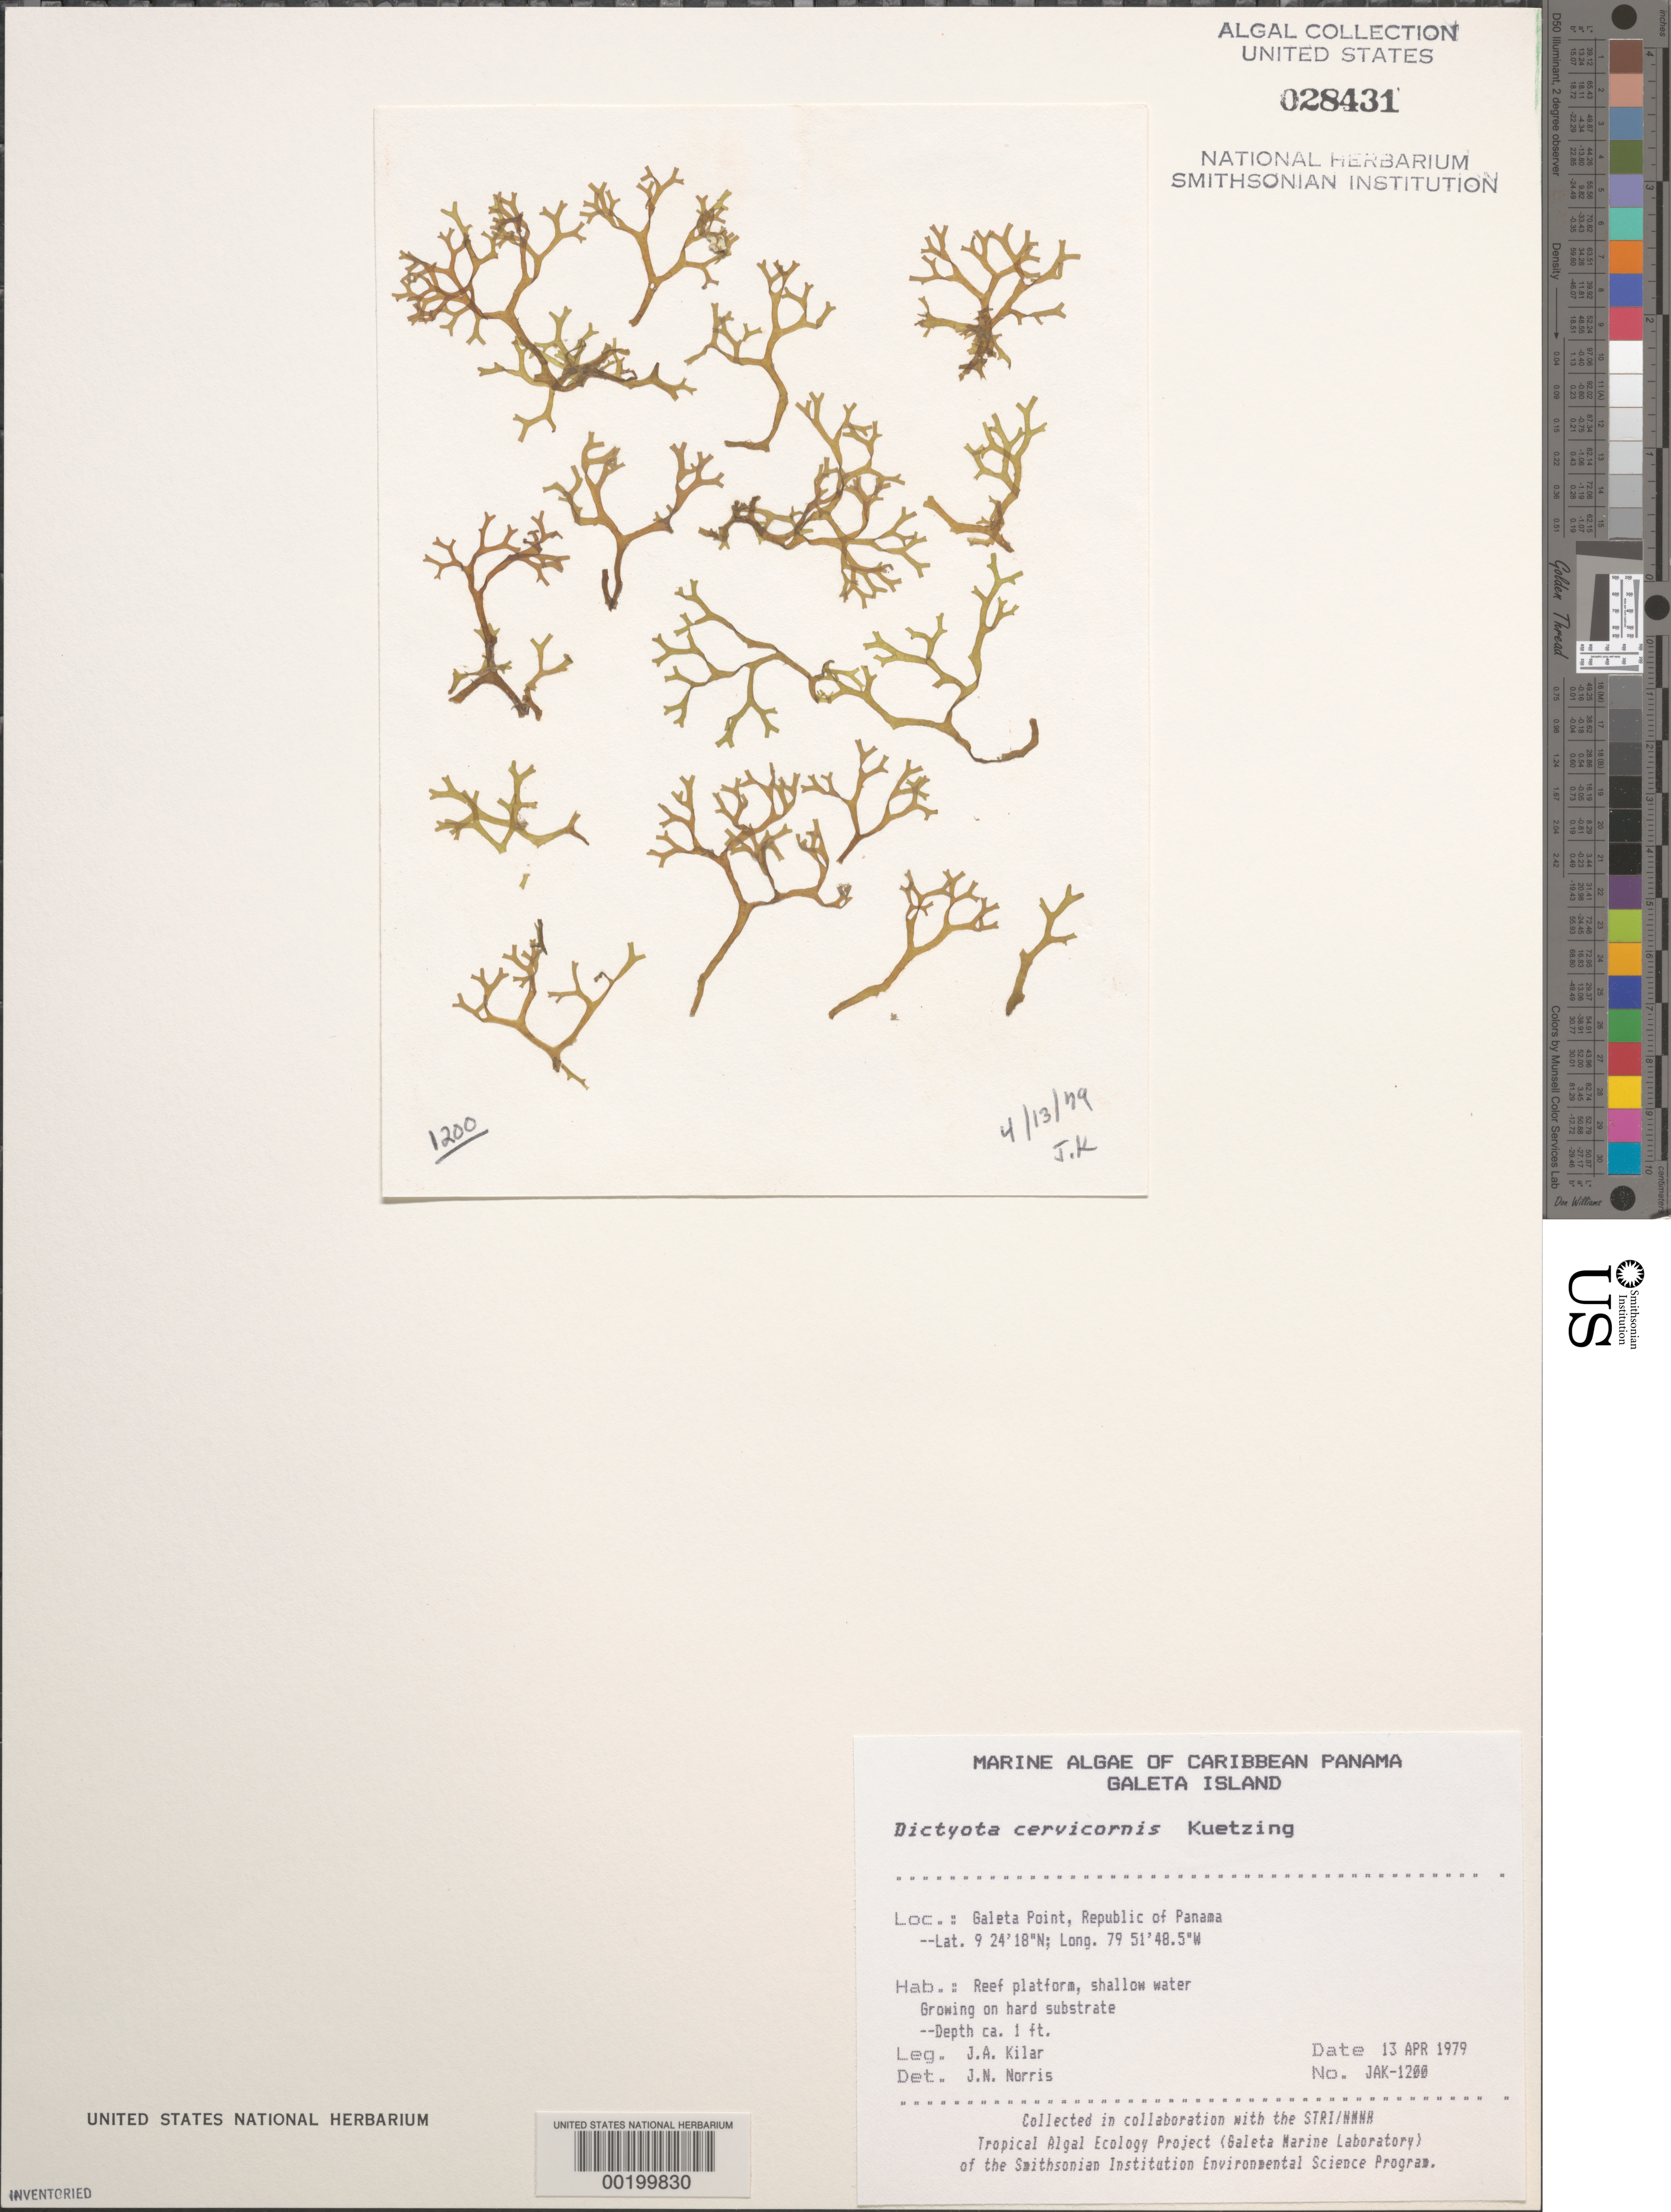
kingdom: Chromista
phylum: Ochrophyta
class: Phaeophyceae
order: Dictyotales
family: Dictyotaceae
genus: Dictyota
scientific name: Dictyota cervicornis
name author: Kütz.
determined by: Norris, James N.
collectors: J. A. Kilar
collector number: JAK-1200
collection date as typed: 13 Apr 1979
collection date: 1979-04-13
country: Panama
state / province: Colón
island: Galeta Island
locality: Galeta Point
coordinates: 9 24' 18" N, 79 51' 48.5" W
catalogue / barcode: US 28431